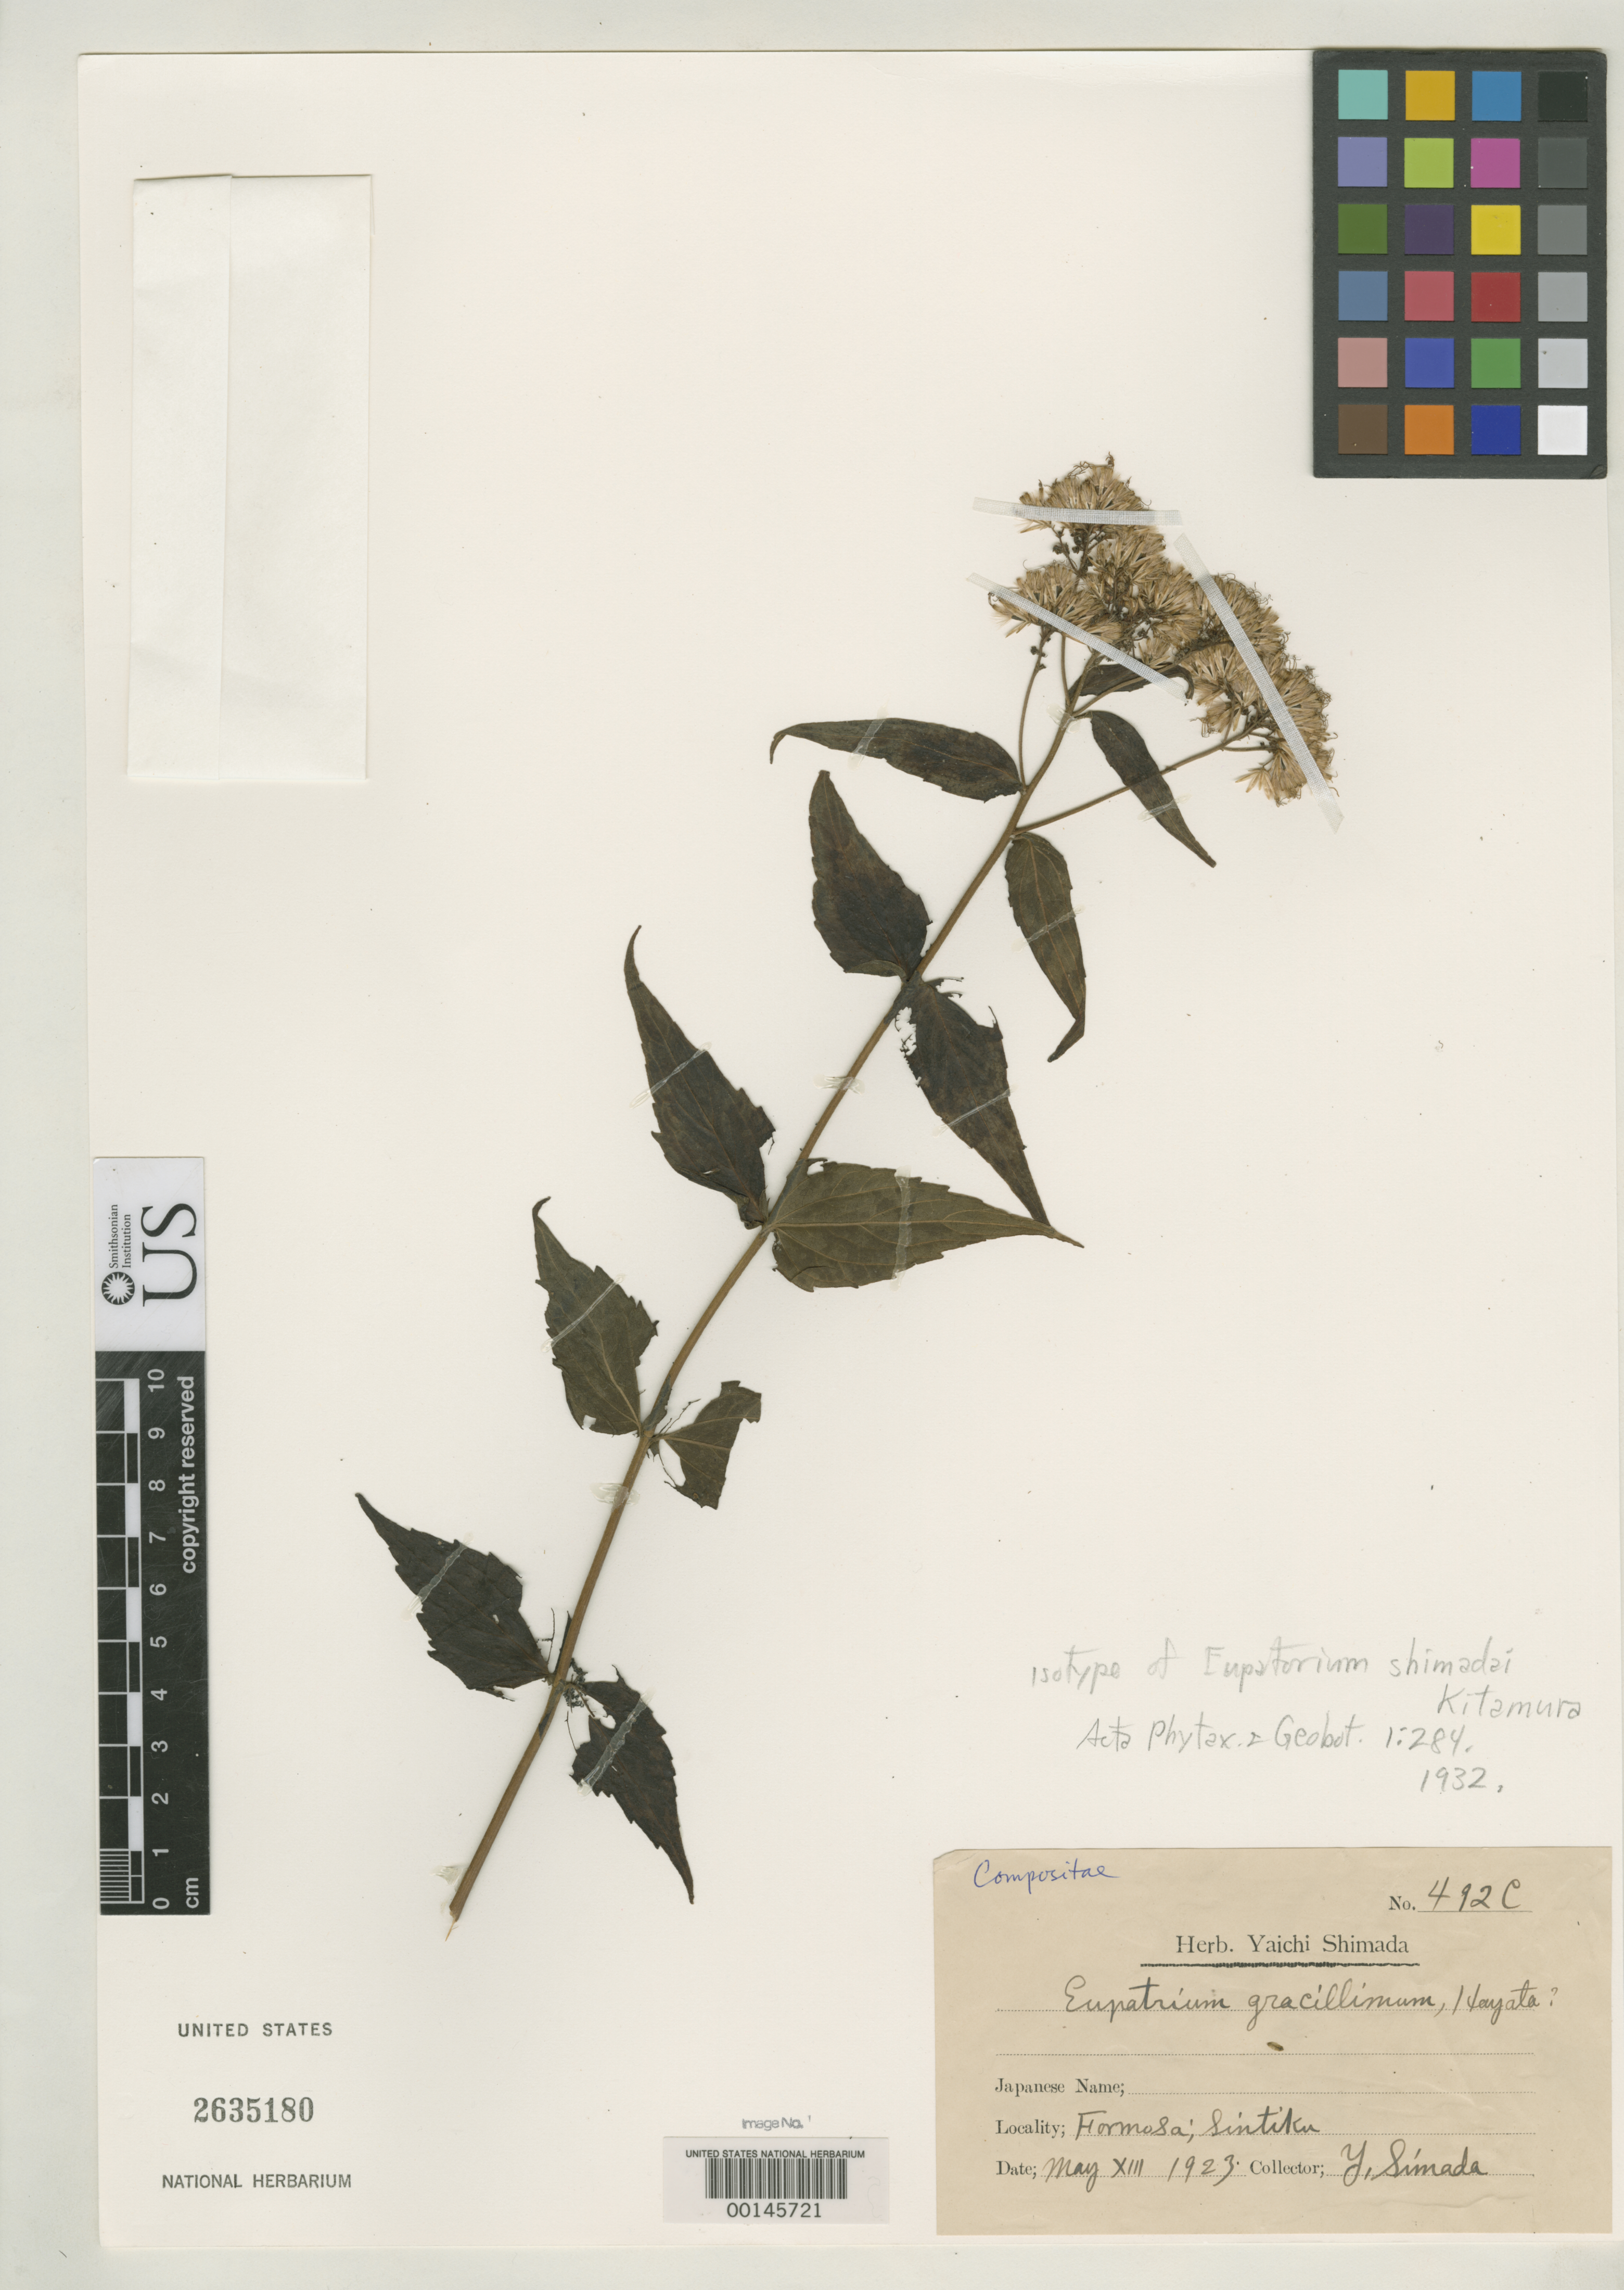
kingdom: Plantae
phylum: Tracheophyta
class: Magnoliopsida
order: Asterales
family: Asteraceae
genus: Eupatorium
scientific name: Eupatorium shimadai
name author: Kitamura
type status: Isotype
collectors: Y. Shimada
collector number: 492c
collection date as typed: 13 May 1923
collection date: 1923-05-13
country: Taiwan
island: Taiwan [Formosa]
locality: Sintiku.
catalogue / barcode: US 2635180